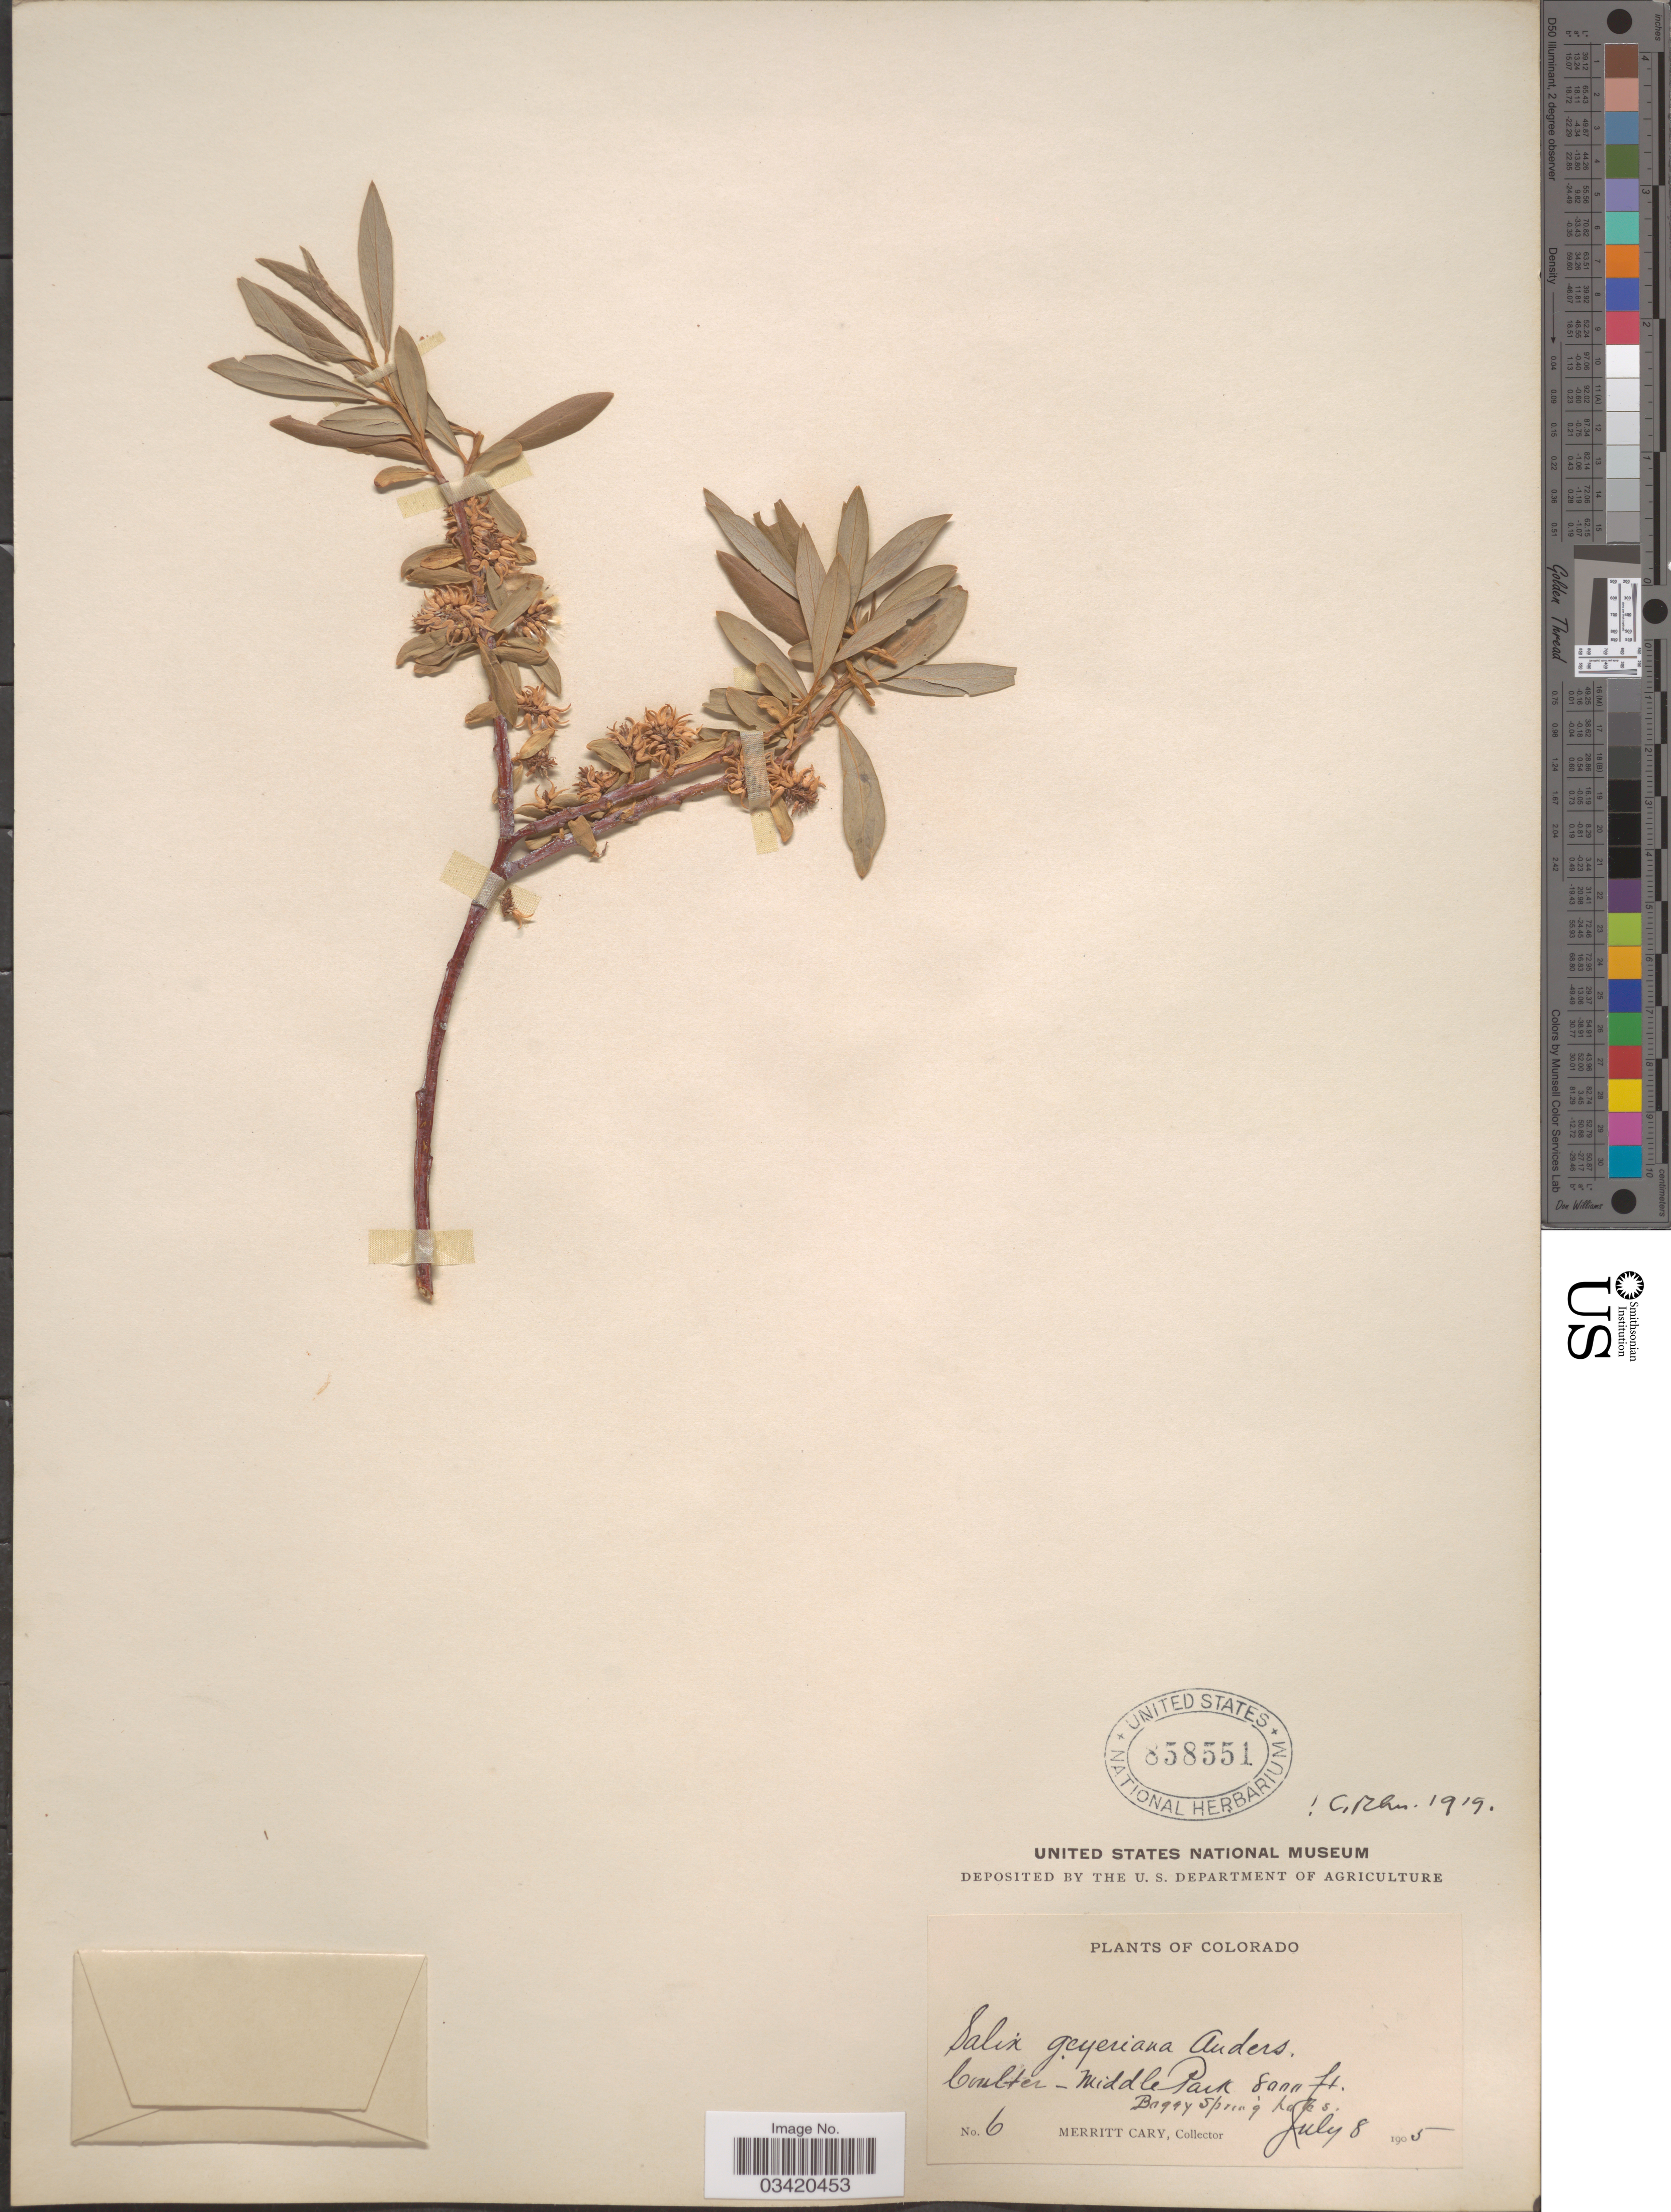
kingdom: Plantae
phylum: Tracheophyta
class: Magnoliopsida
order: Malpighiales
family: Salicaceae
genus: Salix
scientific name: Salix geyeriana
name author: Andersson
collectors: M. Cary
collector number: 6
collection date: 1905-07-08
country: United States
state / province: Colorado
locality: Coulter-Middle Park. Boggy Spring Lakes.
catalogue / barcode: US 858551